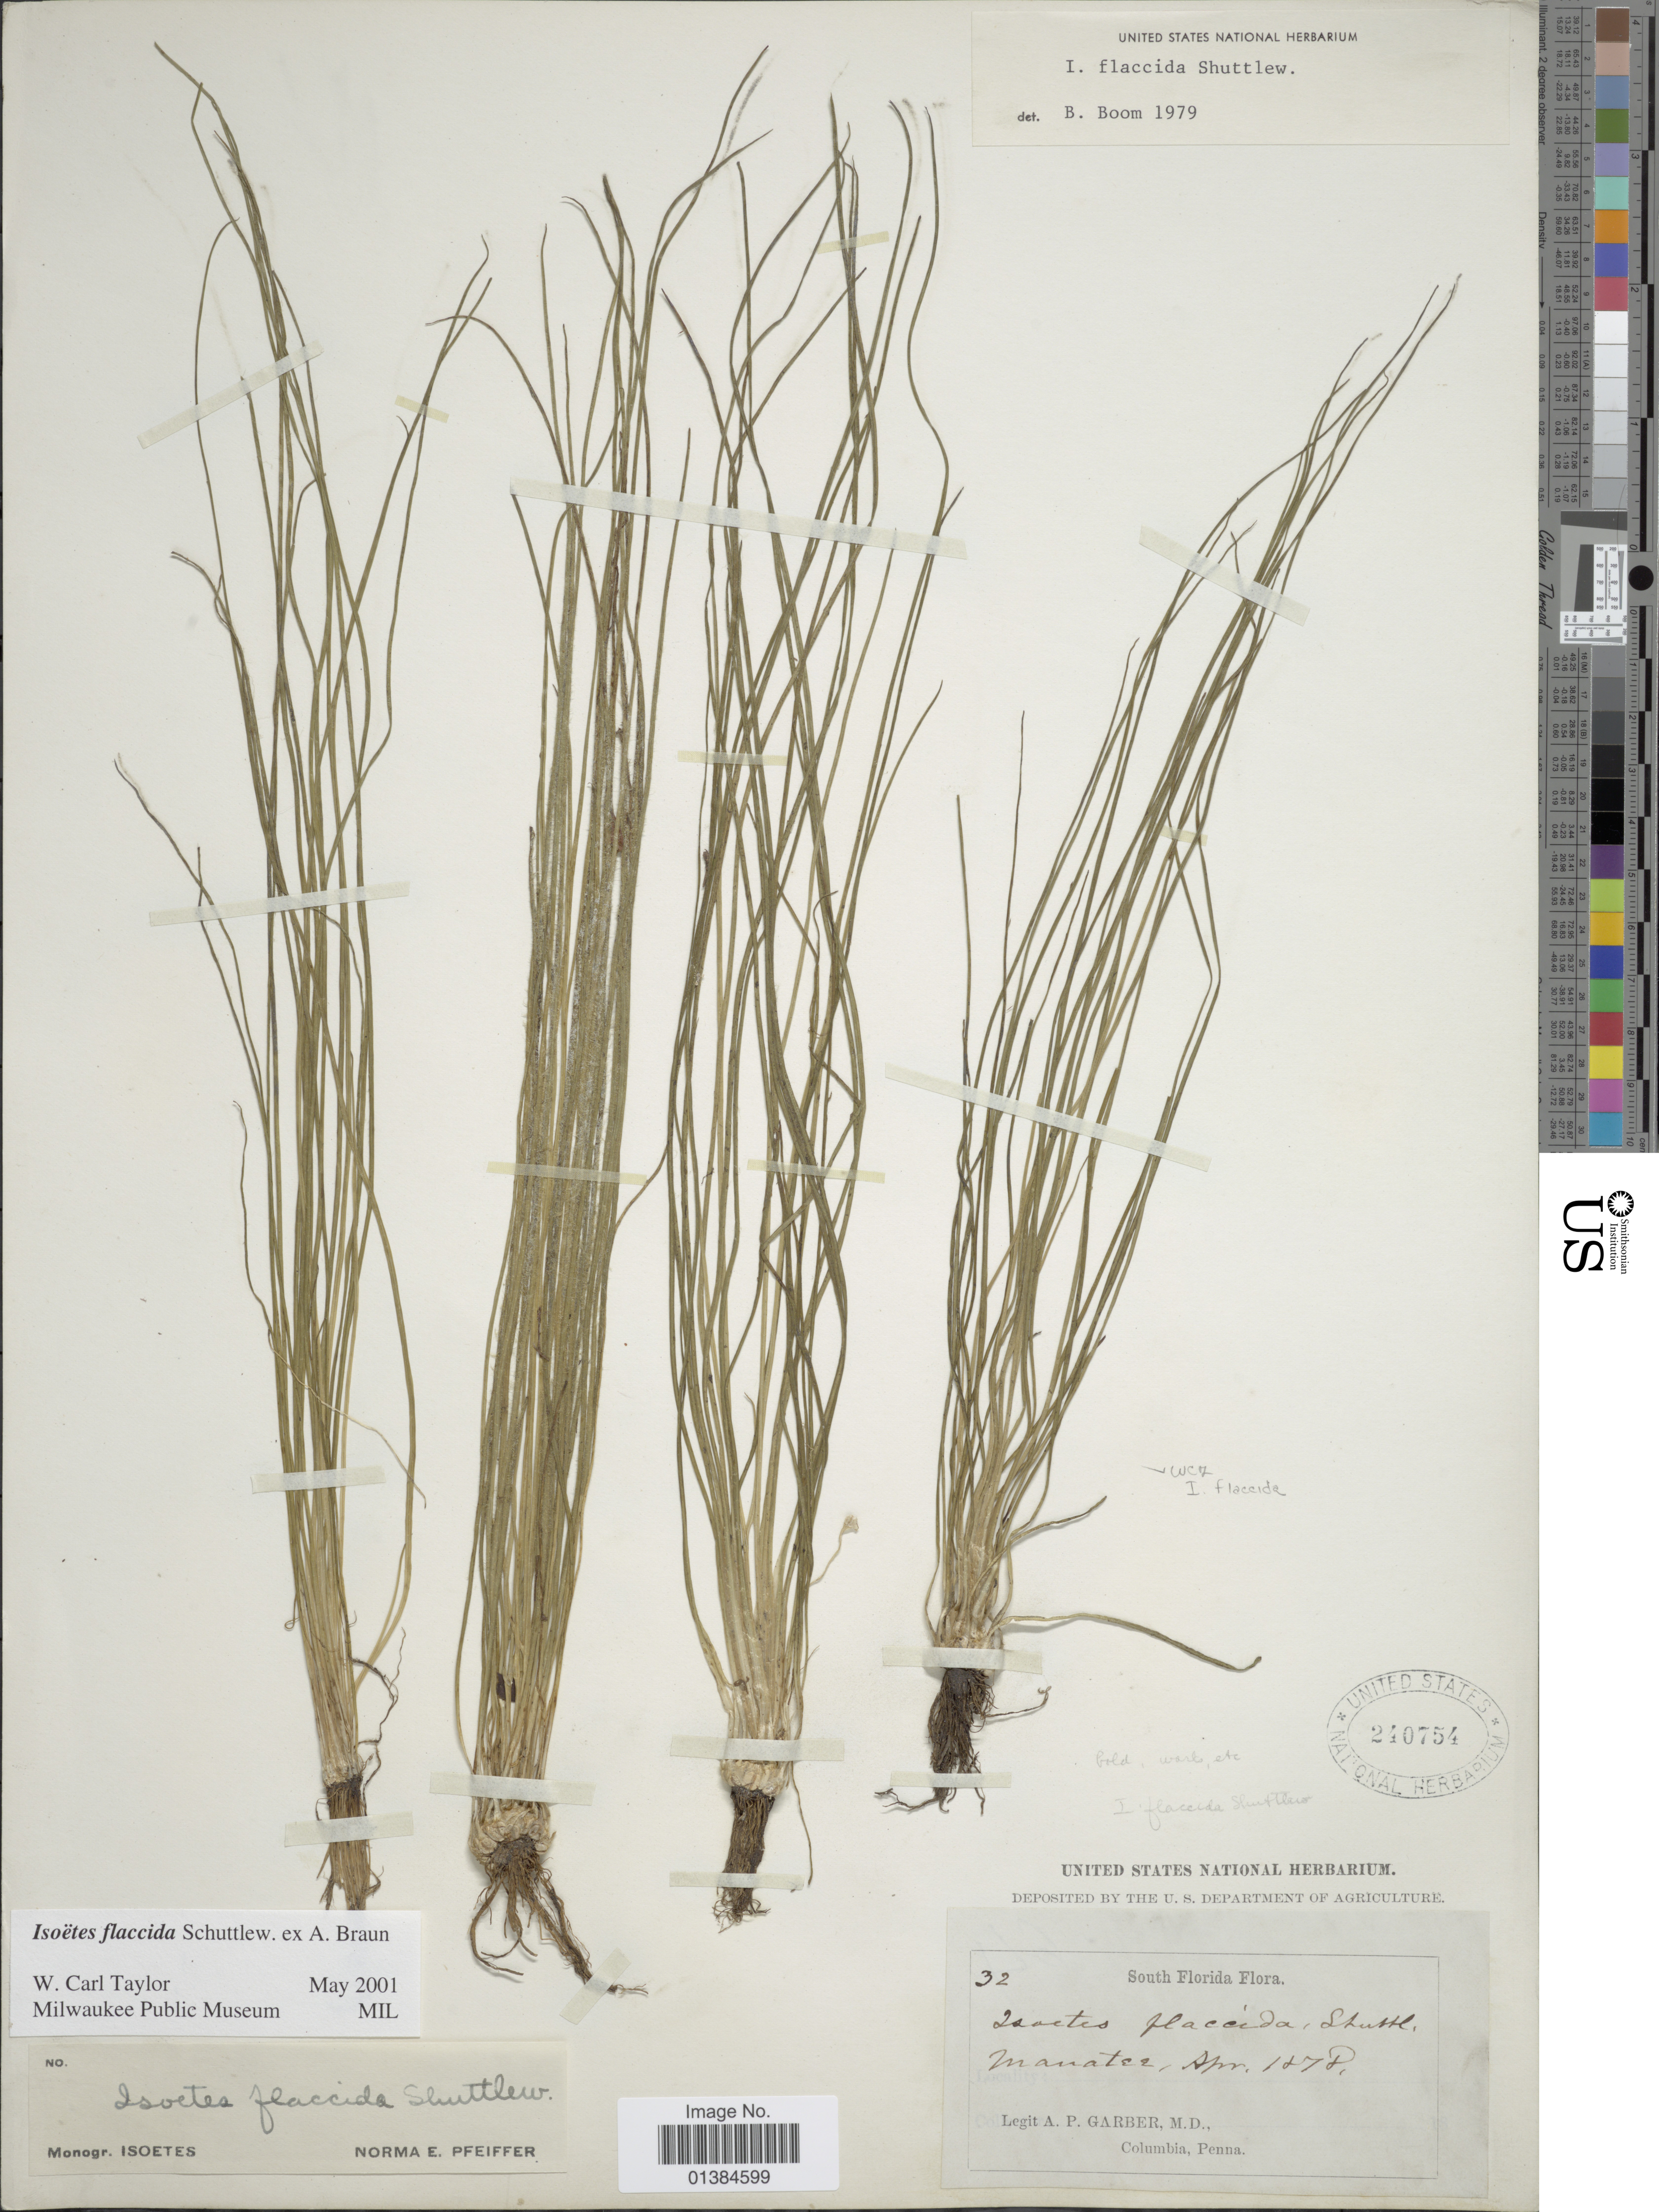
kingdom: Plantae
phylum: Tracheophyta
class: Lycopodiopsida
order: Isoetales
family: Isoetaceae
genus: Isoetes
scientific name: Isoetes flaccida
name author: Shuttlew. ex A. Braun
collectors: A. P. Garber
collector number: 32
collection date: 1878-04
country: United States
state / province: Florida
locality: South Florida. Manatee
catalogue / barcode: US 240754